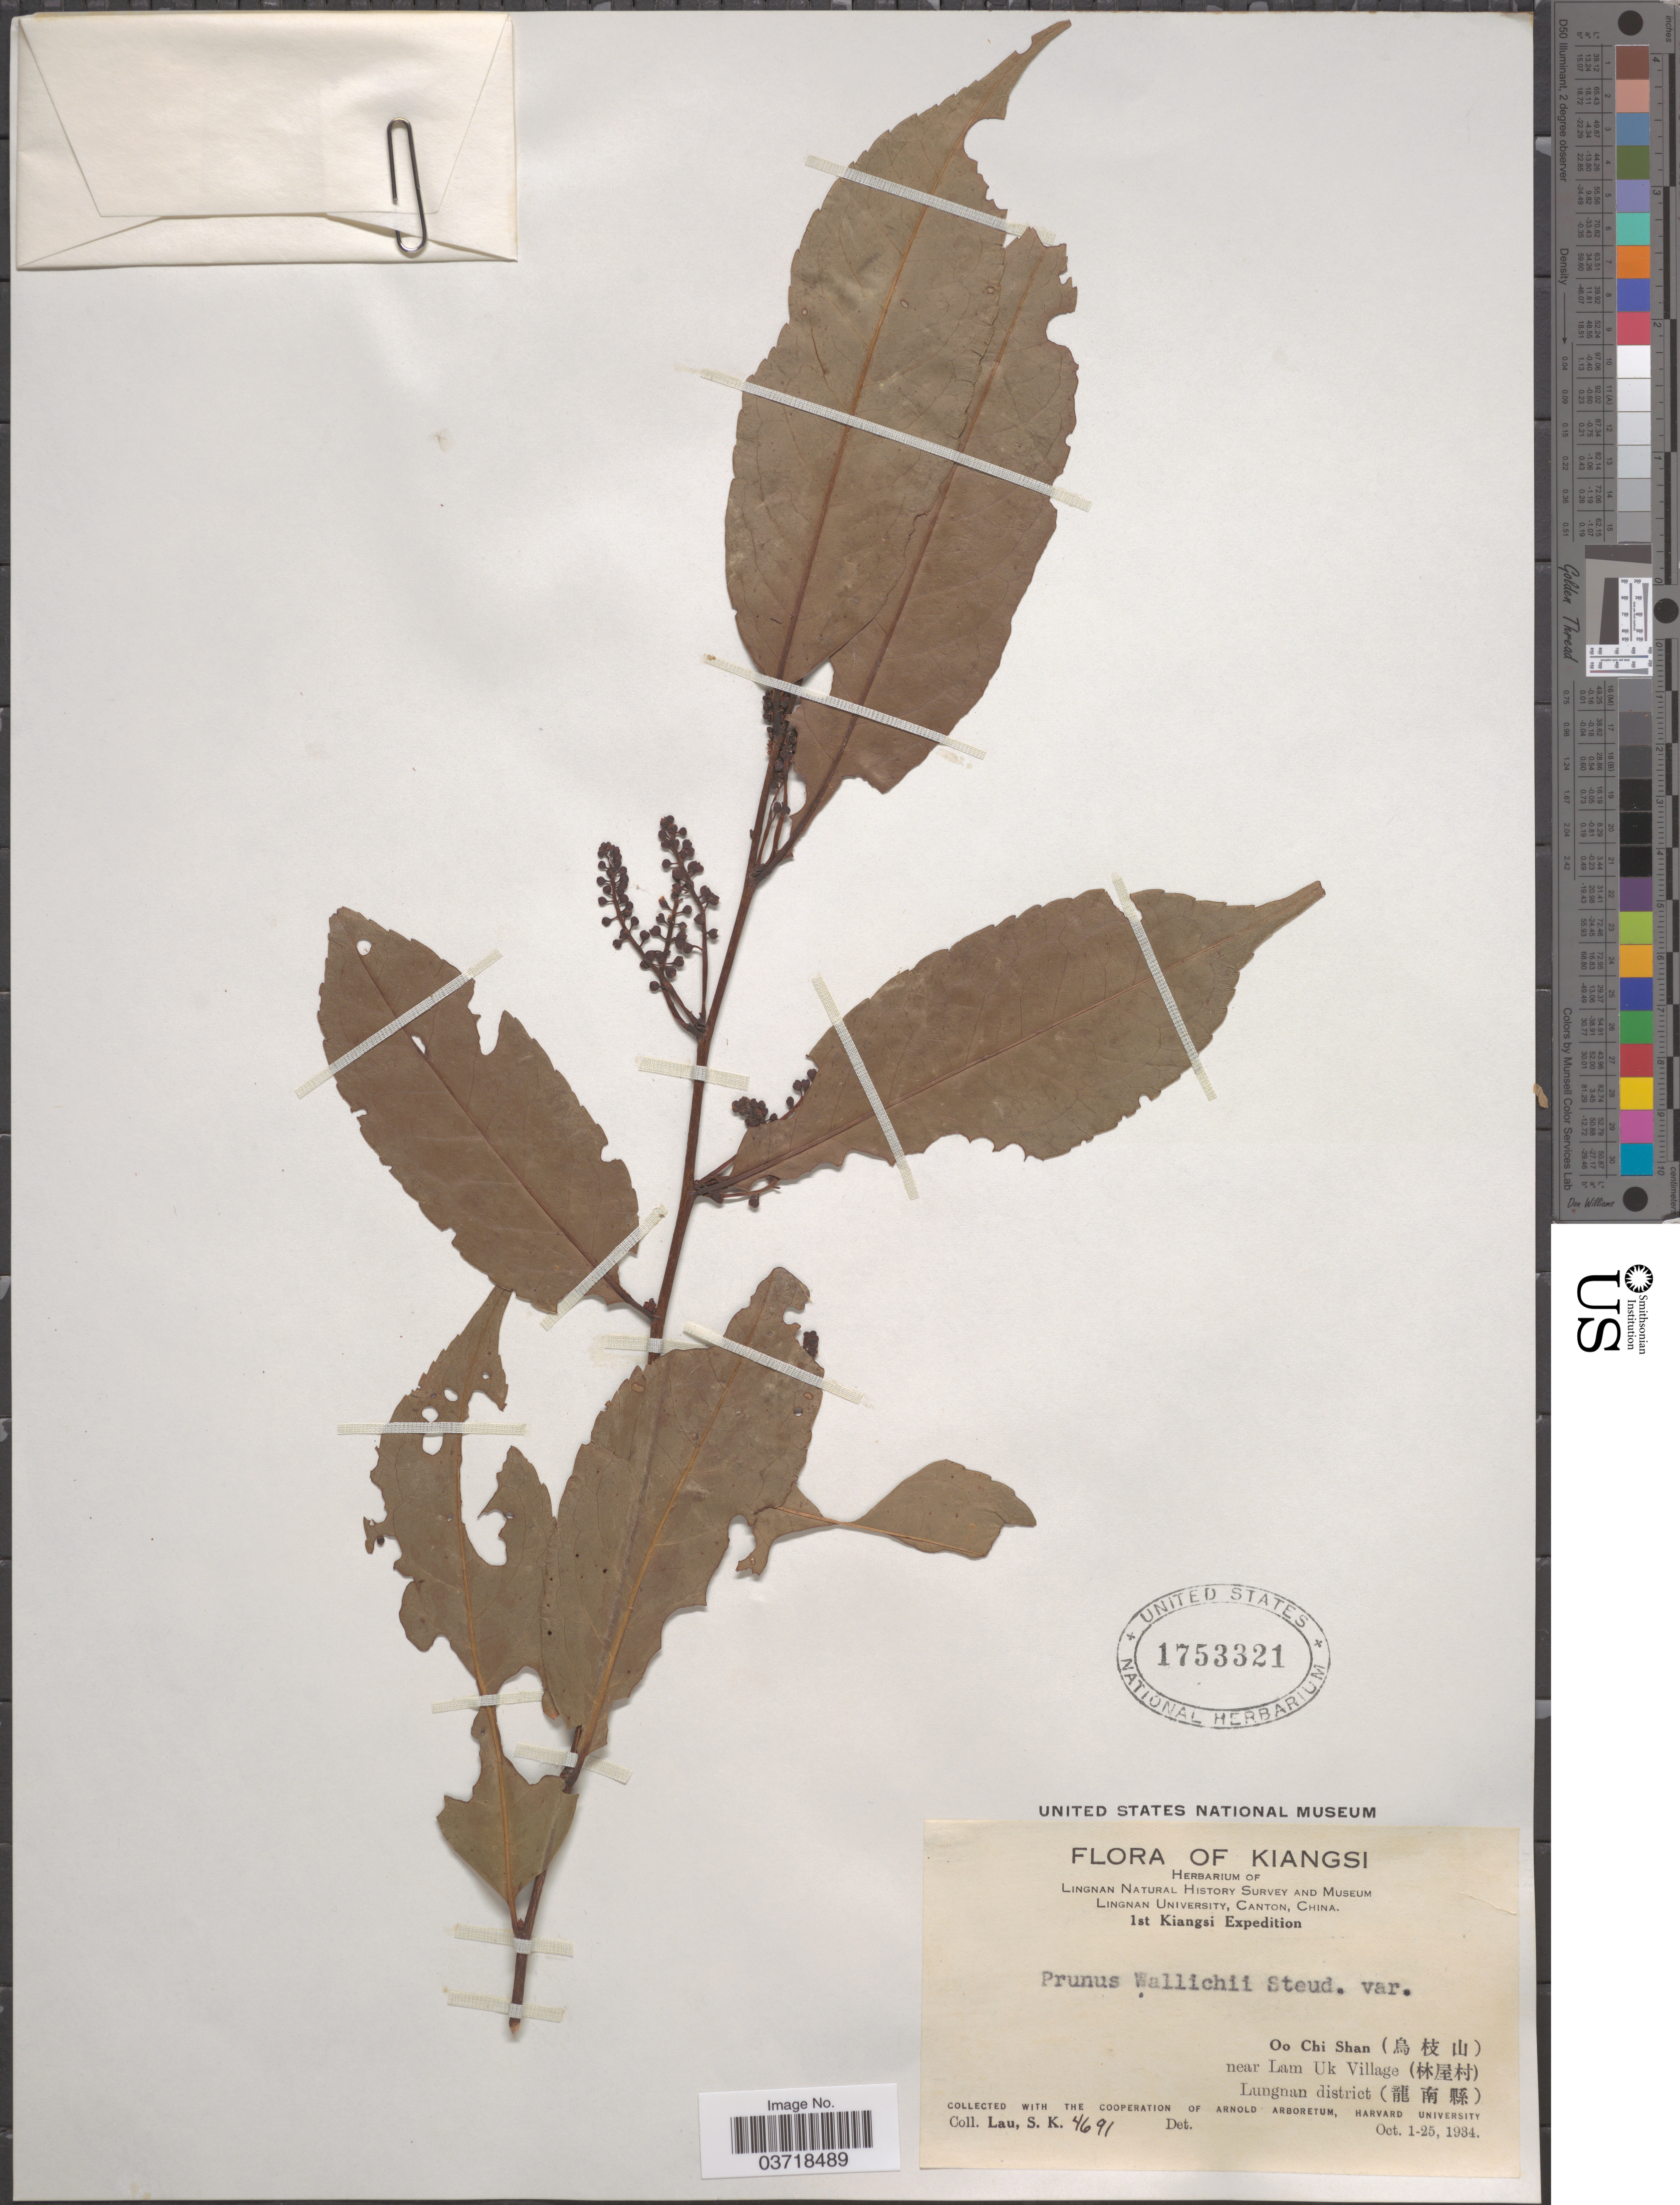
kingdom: Plantae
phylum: Tracheophyta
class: Magnoliopsida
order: Rosales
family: Rosaceae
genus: Prunus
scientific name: Prunus wallichii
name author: Steud.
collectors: S. K. Lau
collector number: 4691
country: China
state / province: Jiangxi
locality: Kiangsi. Oo Chi Shan (X) near Lam Uk Village (X). Lungnan district. (X).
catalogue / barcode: US 1753321